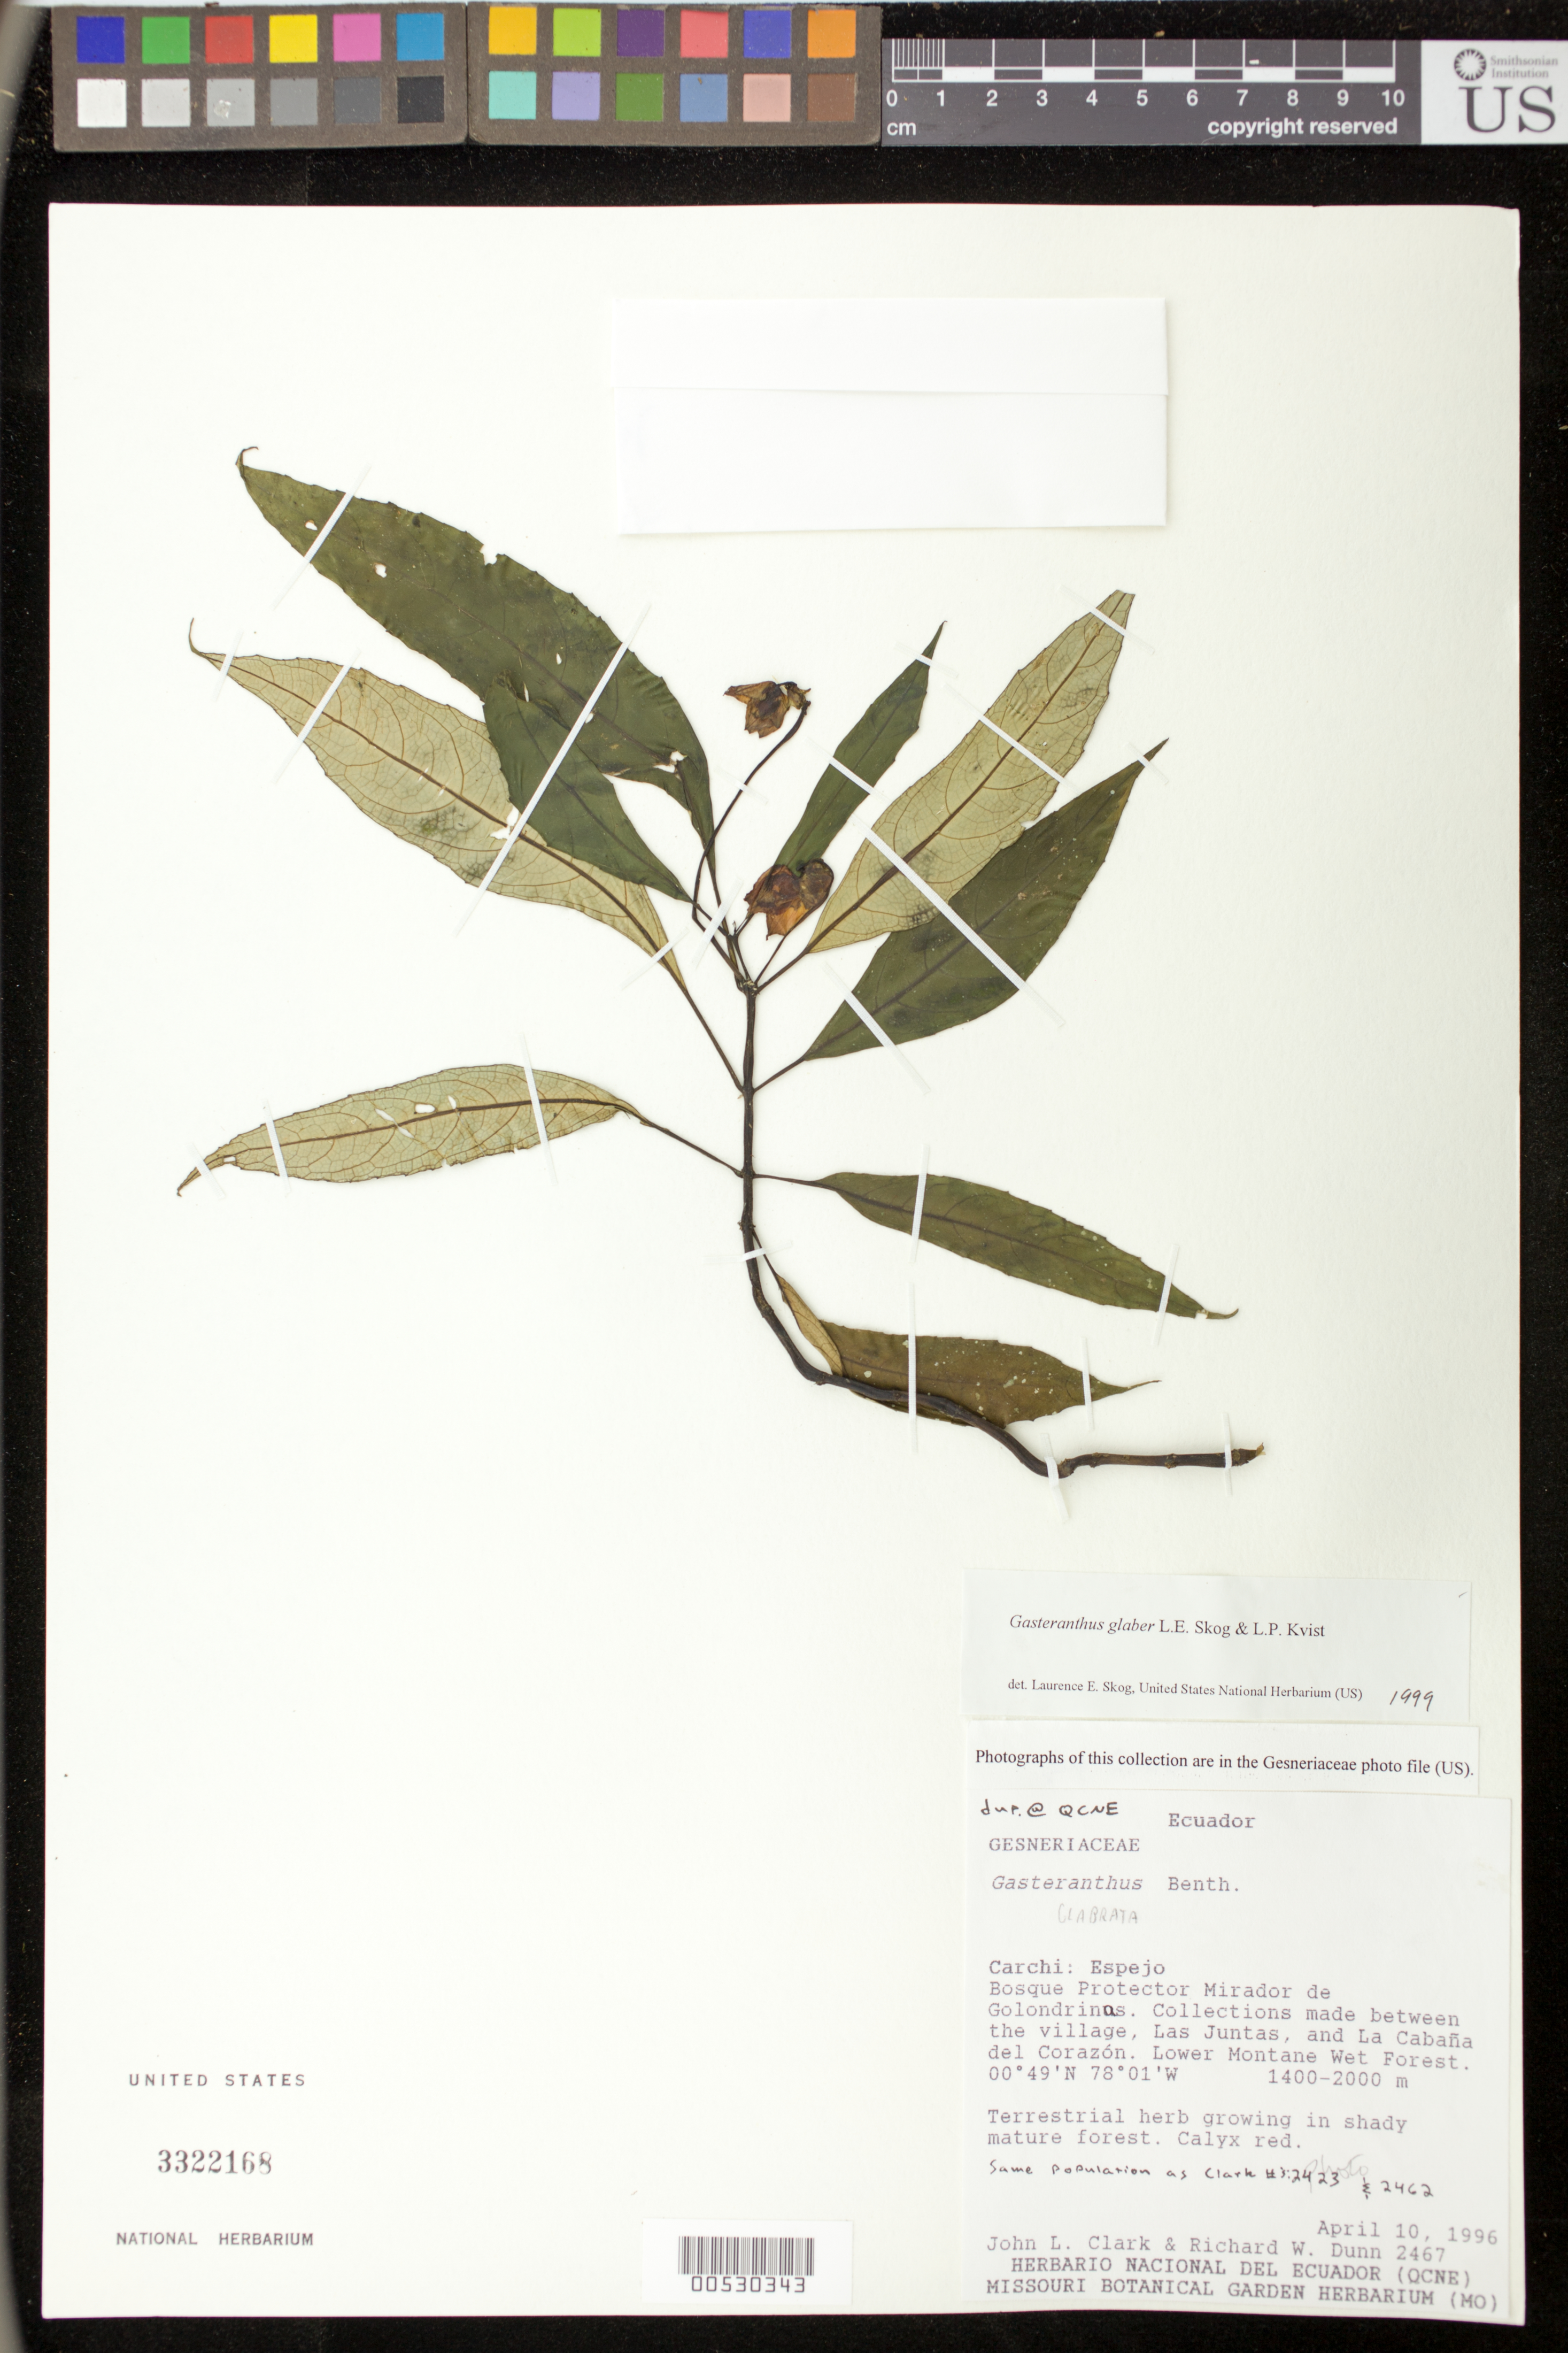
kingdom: Plantae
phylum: Tracheophyta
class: Magnoliopsida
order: Lamiales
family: Gesneriaceae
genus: Gasteranthus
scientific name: Gasteranthus glaber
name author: L.E. Skog & L.P. Kvist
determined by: Skog, Laurence E.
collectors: J. L. Clark & R. Dunn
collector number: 2467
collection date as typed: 10 Apr 1996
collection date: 1996-04-10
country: Ecuador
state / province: Carchi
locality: Espejo; Bosque Protector Mirador de Golondrinas; between the village, Las Juntas, and La Cabaña del Corazón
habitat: Lower montane wet forest; growing in shady mature forest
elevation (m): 1400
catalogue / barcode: US 3322168